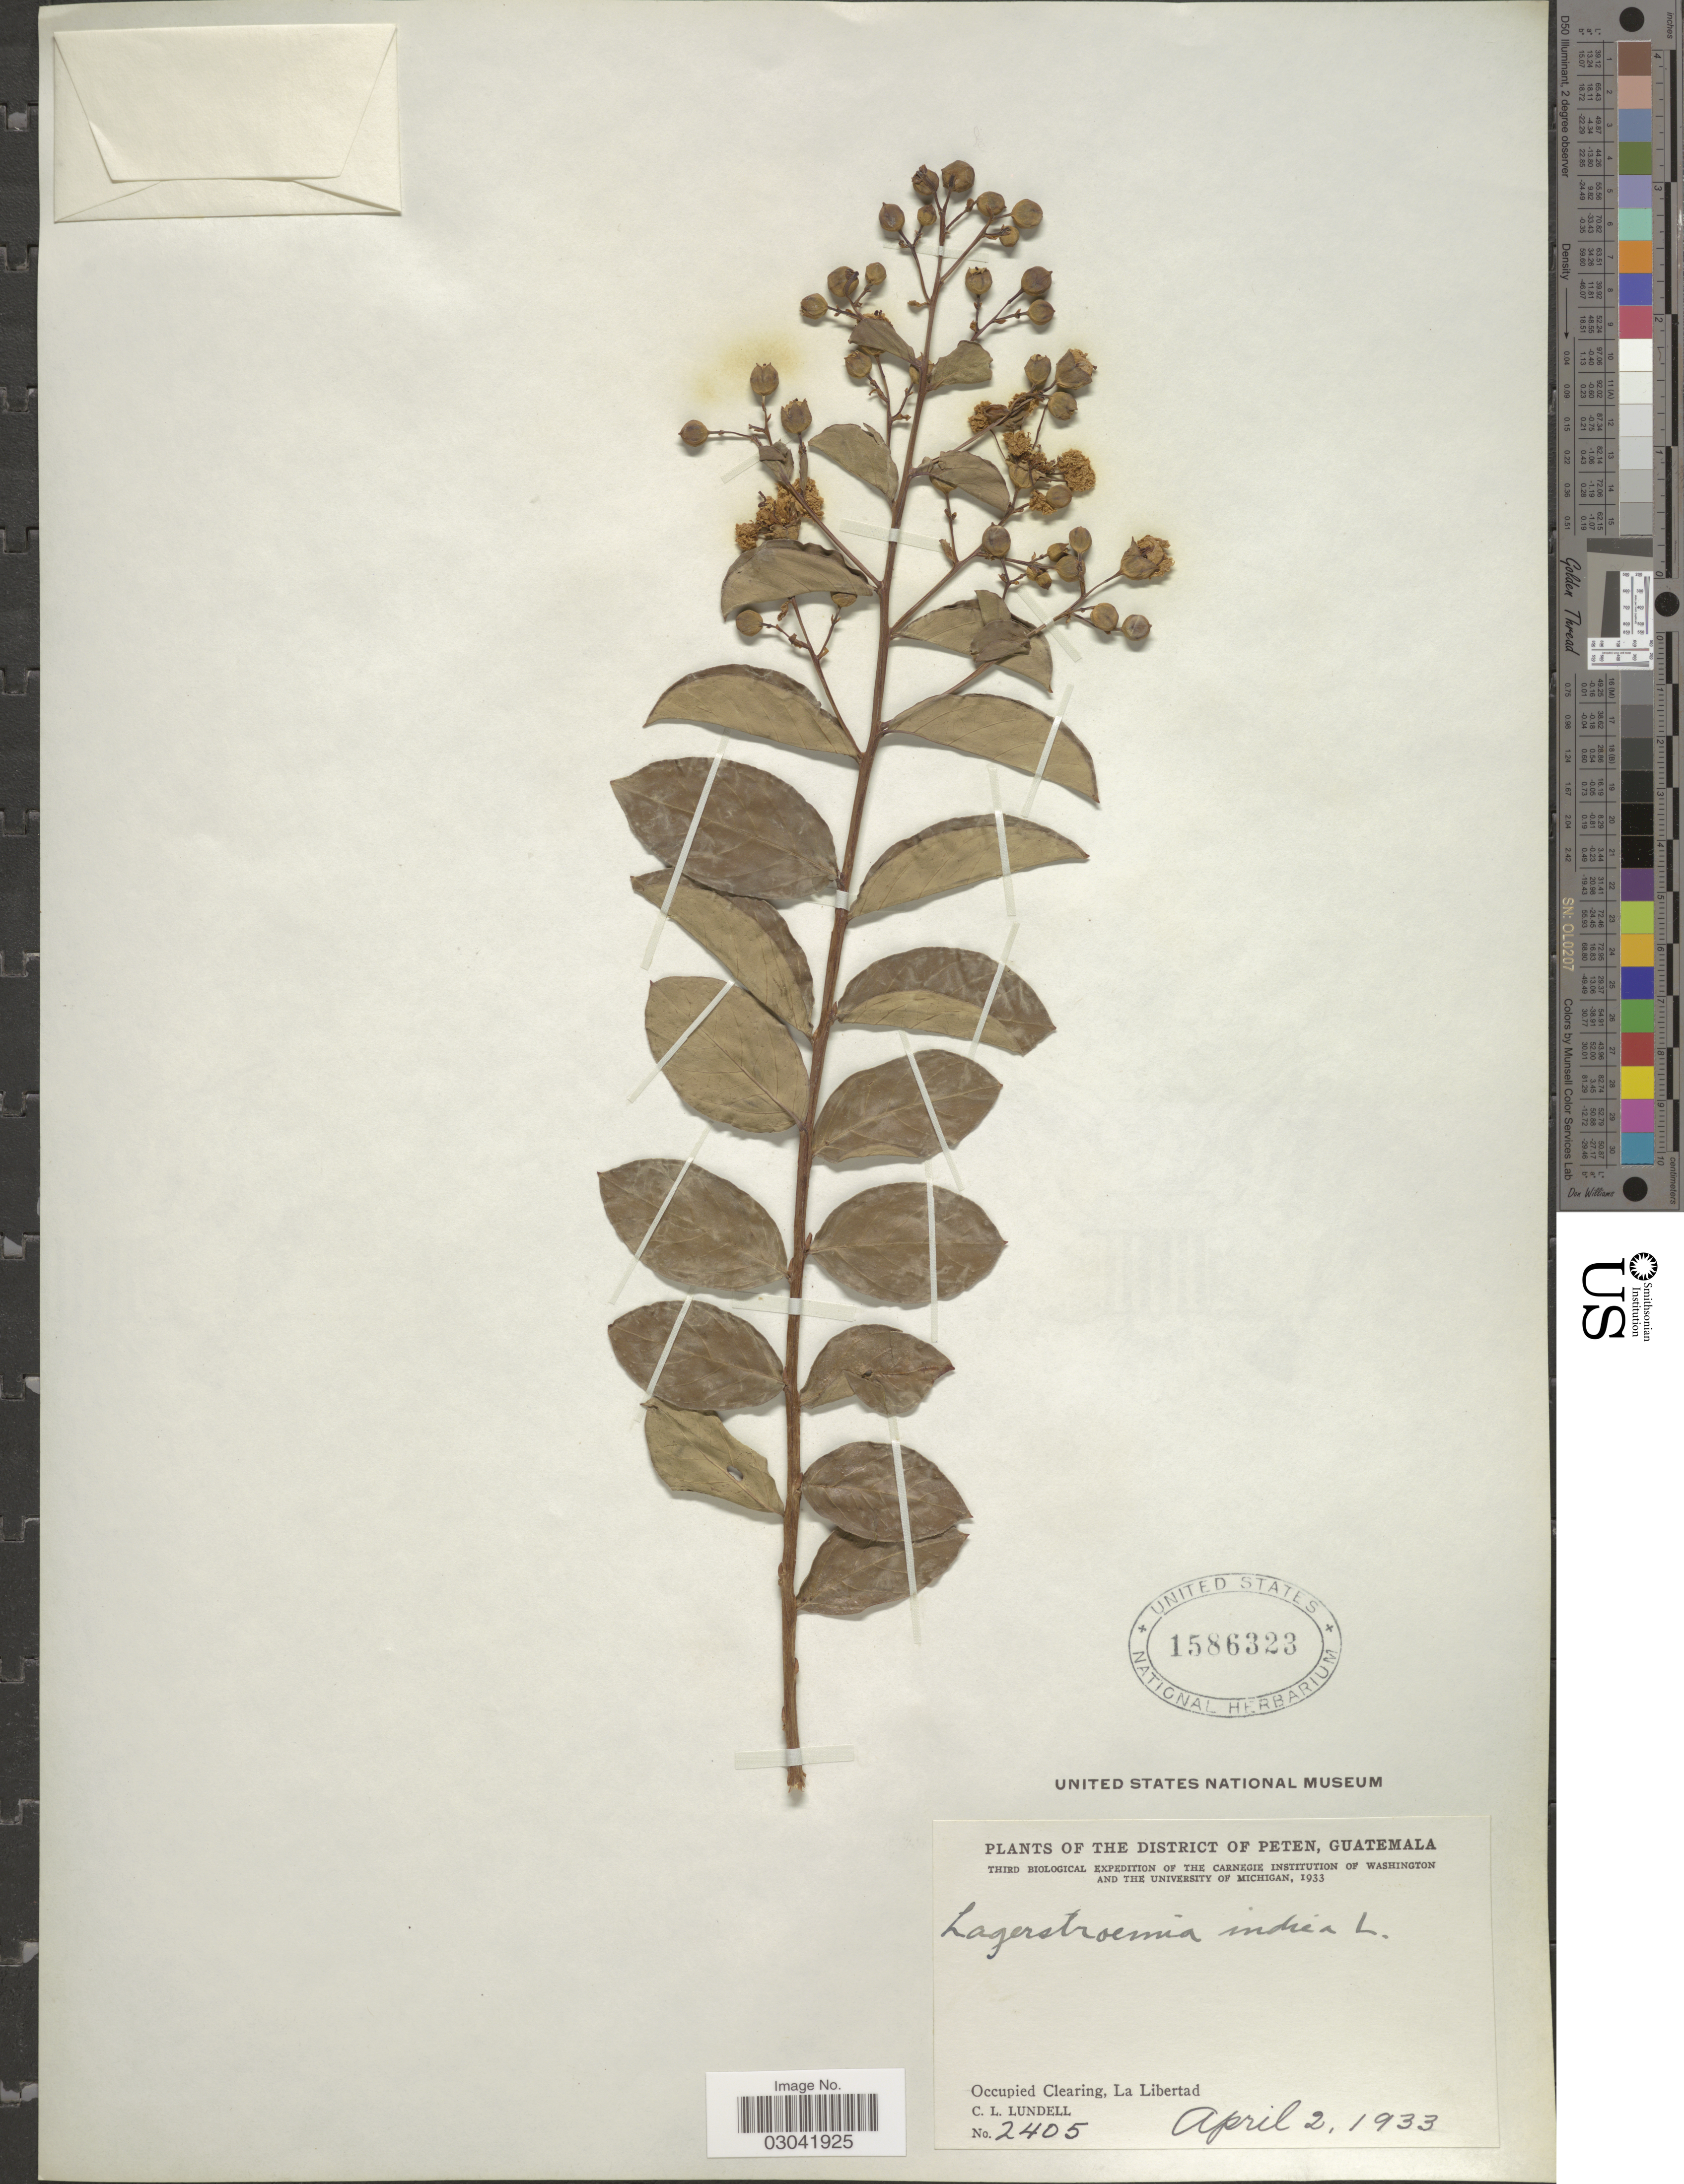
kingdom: Plantae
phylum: Tracheophyta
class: Magnoliopsida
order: Myrtales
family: Lythraceae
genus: Lagerstroemia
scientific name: Lagerstroemia indica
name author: L.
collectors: C. L. Lundell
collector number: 2405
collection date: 1933-04-02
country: Peru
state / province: La Libertad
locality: Occupied Clearing, La Libertad.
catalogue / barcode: US 1586323